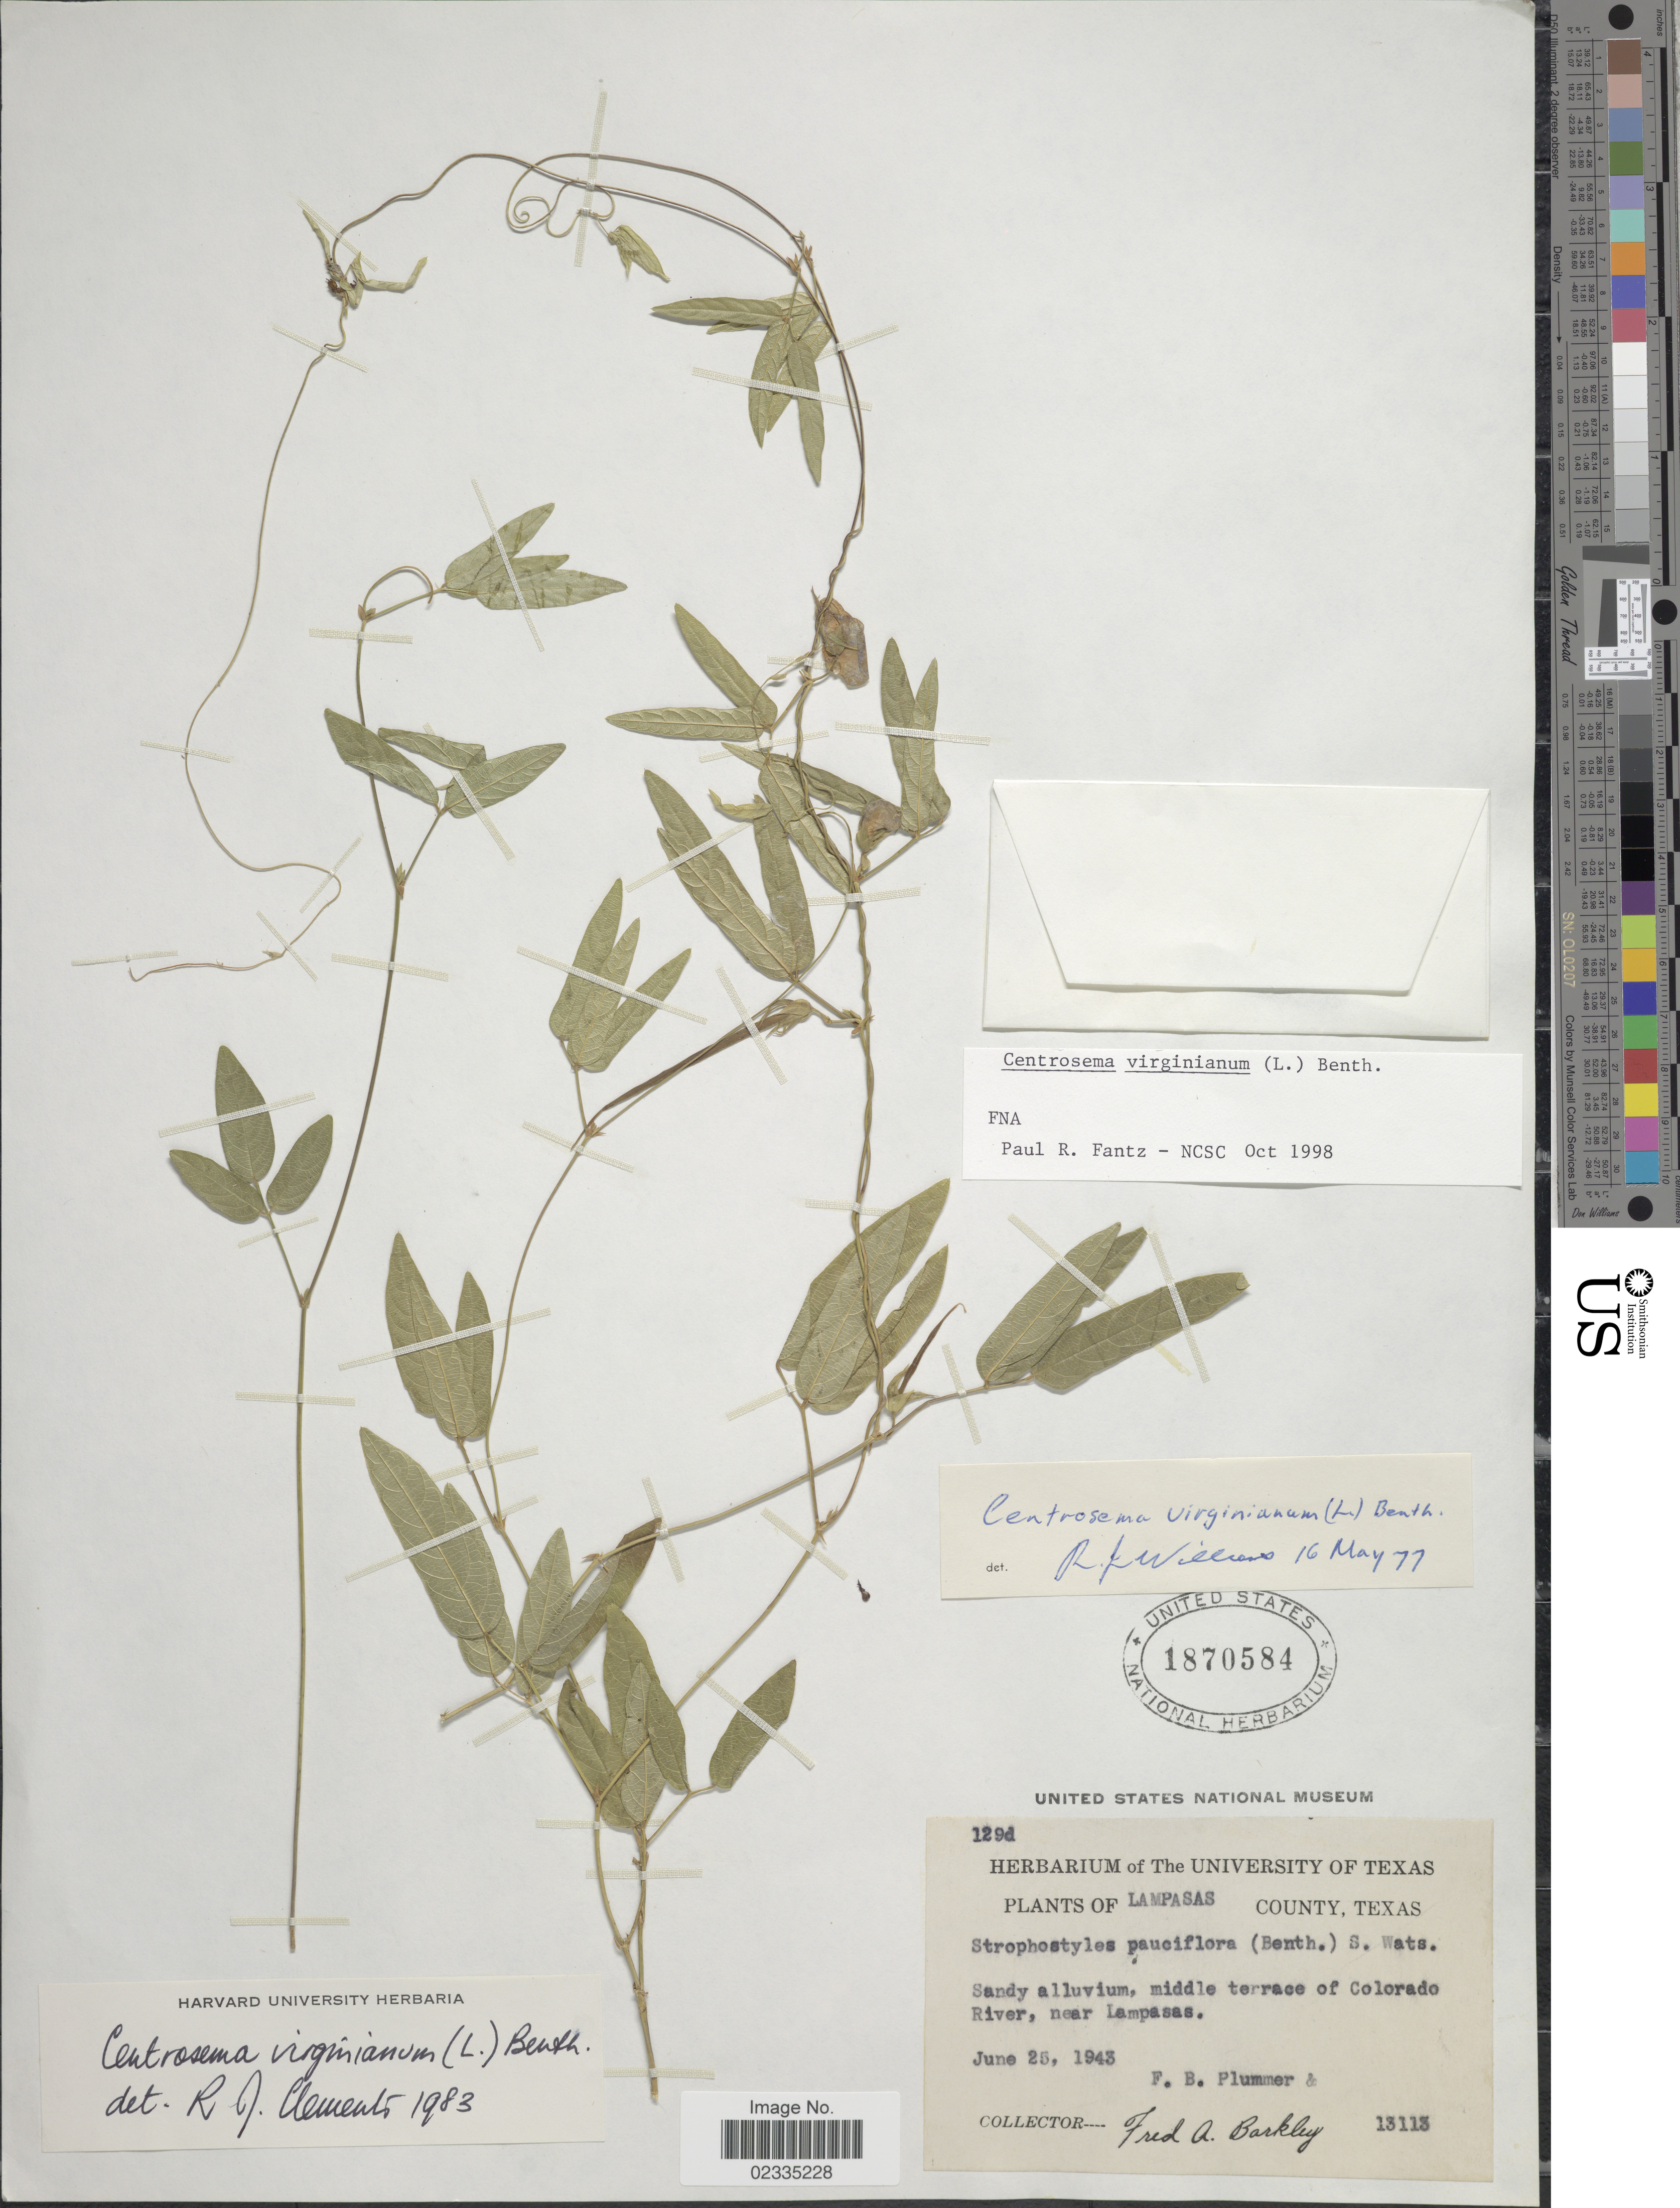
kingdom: Plantae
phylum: Tracheophyta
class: Magnoliopsida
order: Fabales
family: Fabaceae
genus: Centrosema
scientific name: Centrosema virginianum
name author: (L.) Benth.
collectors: F. Plummer & F. A. Barkley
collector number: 13113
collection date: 1943-06-25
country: United States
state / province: Texas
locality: Lampasas County, Sandy alluvium, middle terrace of Colorado River, near Lampasas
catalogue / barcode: US 1870584